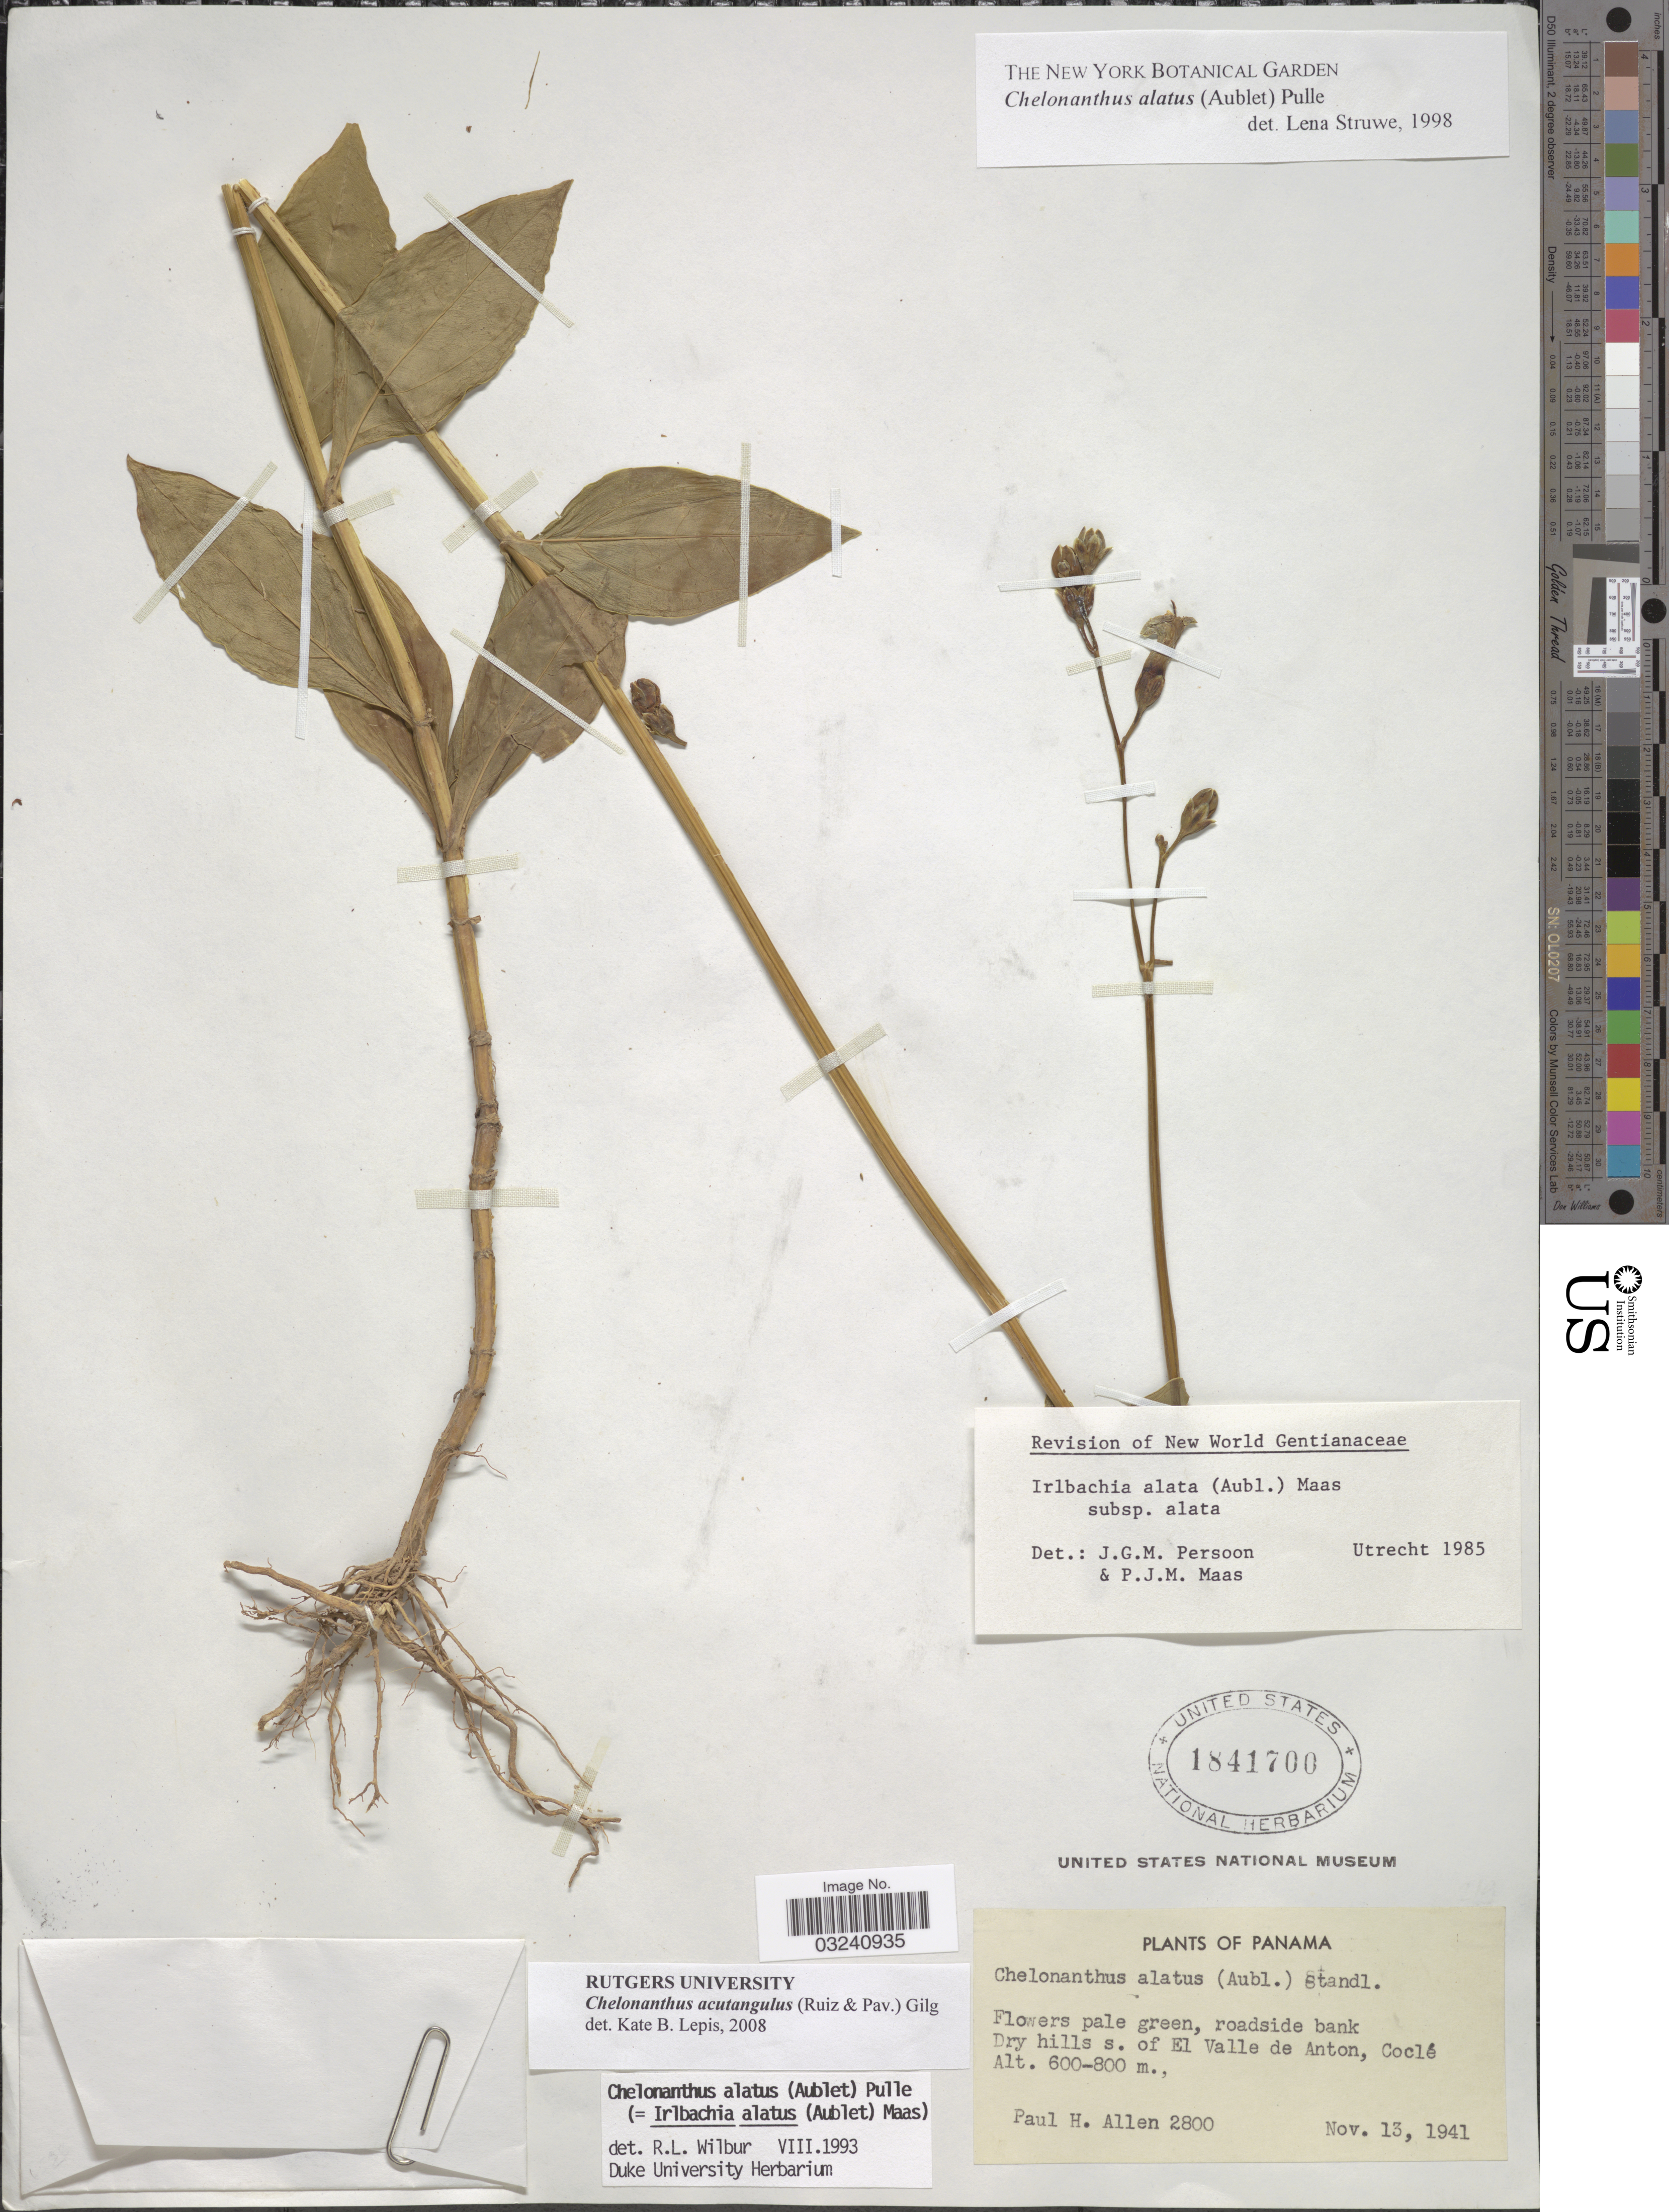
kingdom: Plantae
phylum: Tracheophyta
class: Magnoliopsida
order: Gentianales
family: Gentianaceae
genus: Chelonanthus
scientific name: Chelonanthus acutangulus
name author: (Ruiz & Pav.) Gilg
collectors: P. H. Allen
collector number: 2800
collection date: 1941-11-13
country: Panama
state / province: Coclé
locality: Dry hills s. of El Valle de Anton.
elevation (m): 600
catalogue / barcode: US 1841700